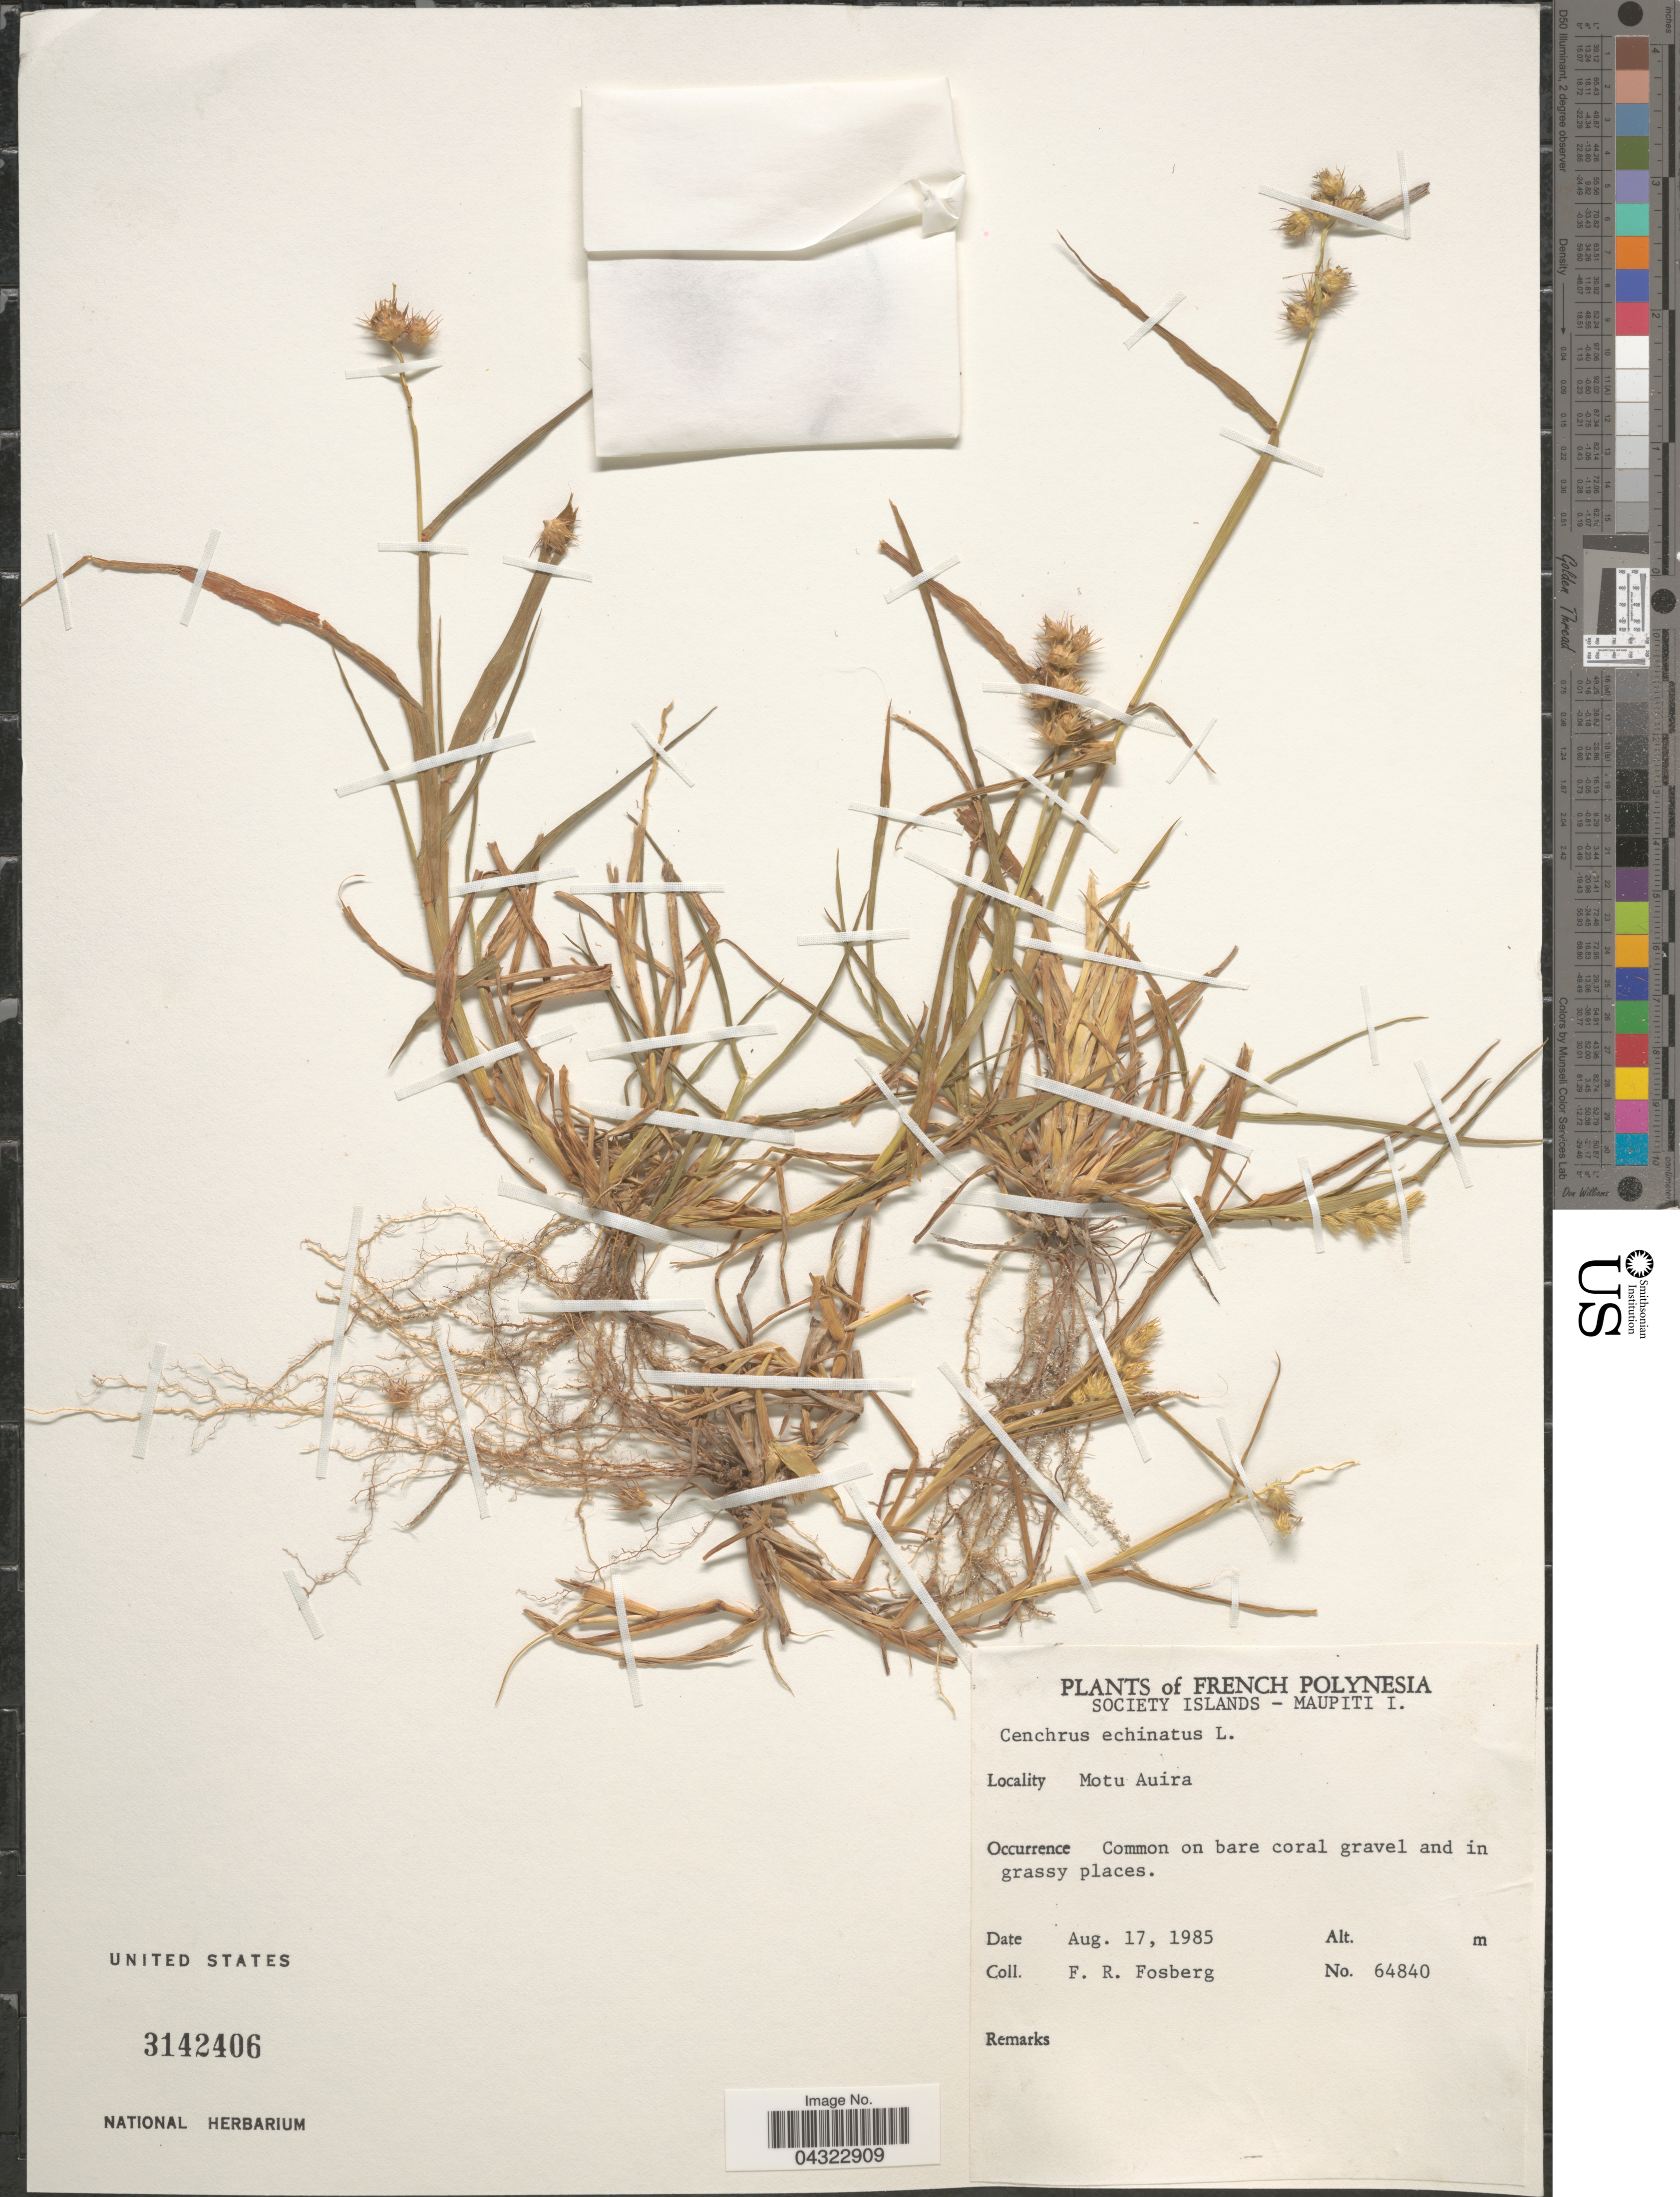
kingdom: Plantae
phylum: Tracheophyta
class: Liliopsida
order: Poales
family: Poaceae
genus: Cenchrus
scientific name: Cenchrus echinatus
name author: L.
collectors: F. R. Fosberg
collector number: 64840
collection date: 1982-08-17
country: French Polynesia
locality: Society Islands-Maupiti I. Motu Auira. Common on bare coral gravel and in grassy places.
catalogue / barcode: US 3142406